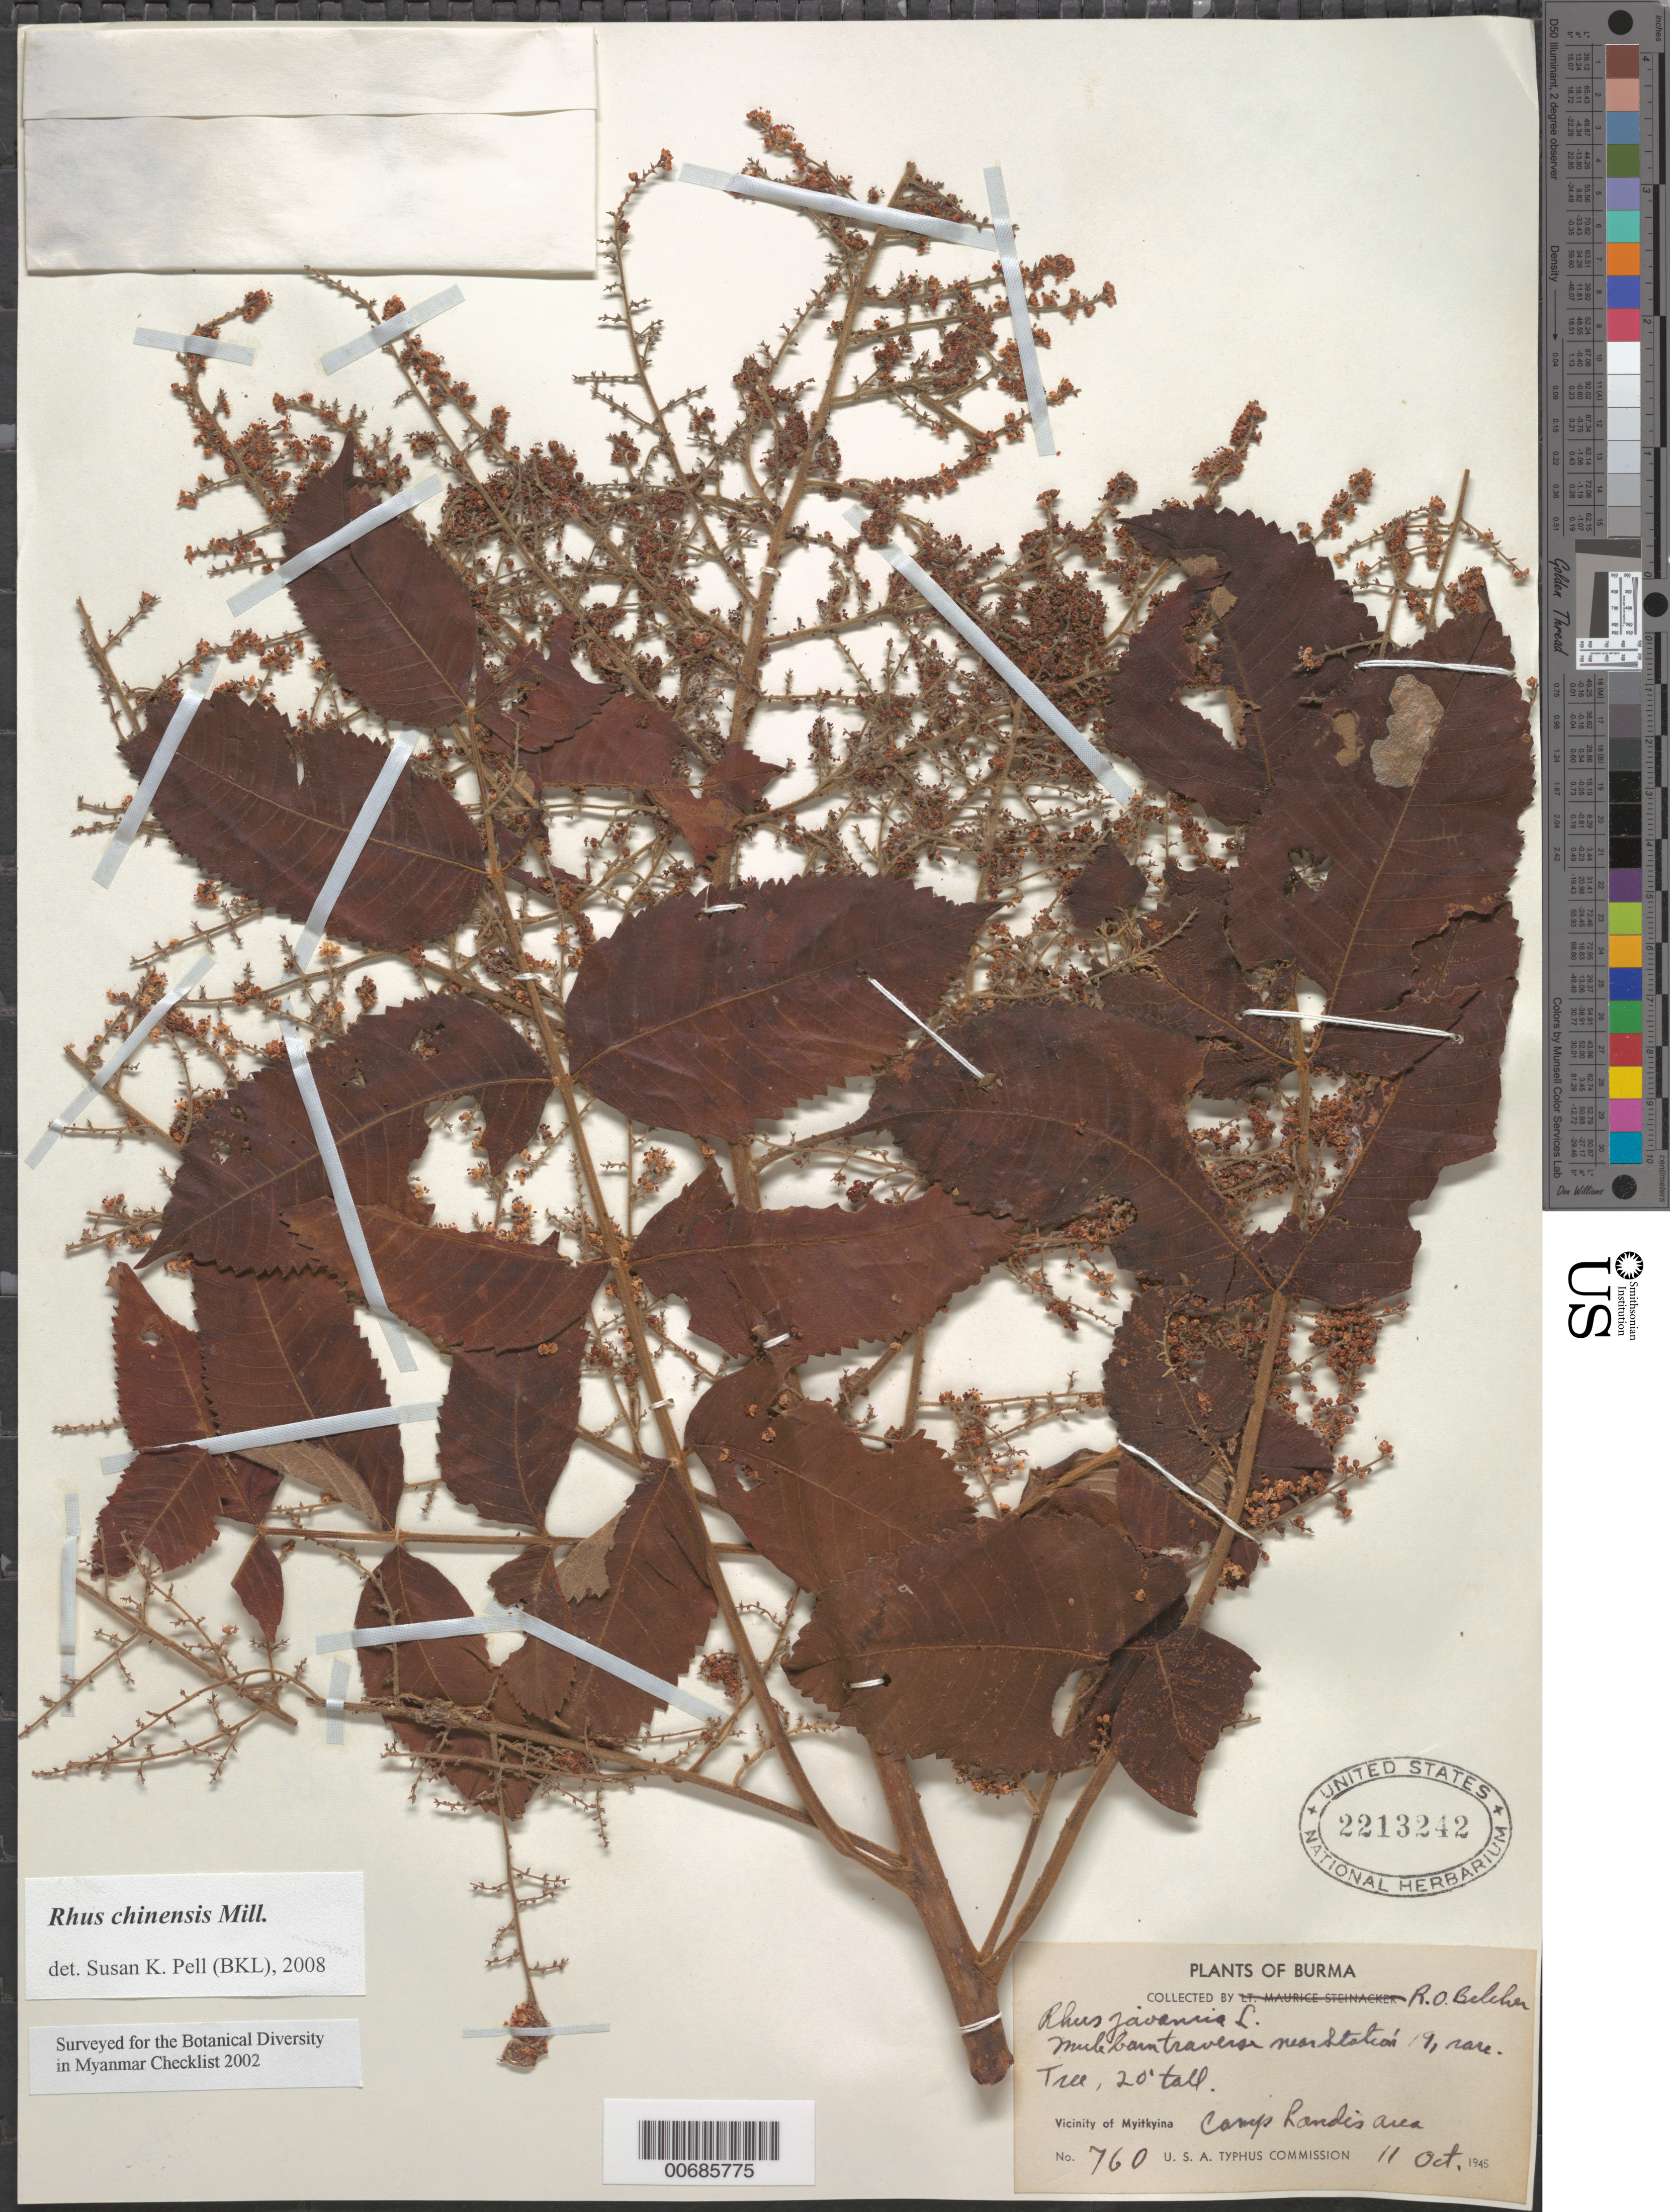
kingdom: Plantae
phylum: Tracheophyta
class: Magnoliopsida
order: Sapindales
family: Anacardiaceae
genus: Rhus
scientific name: Rhus javanica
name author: L.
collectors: R. Belcher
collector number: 760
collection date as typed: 11 Oct 1945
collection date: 1945-10-11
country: Myanmar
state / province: Kachin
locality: Myitkyina, Camp Landis area, Sta. 19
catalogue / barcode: US 2213242